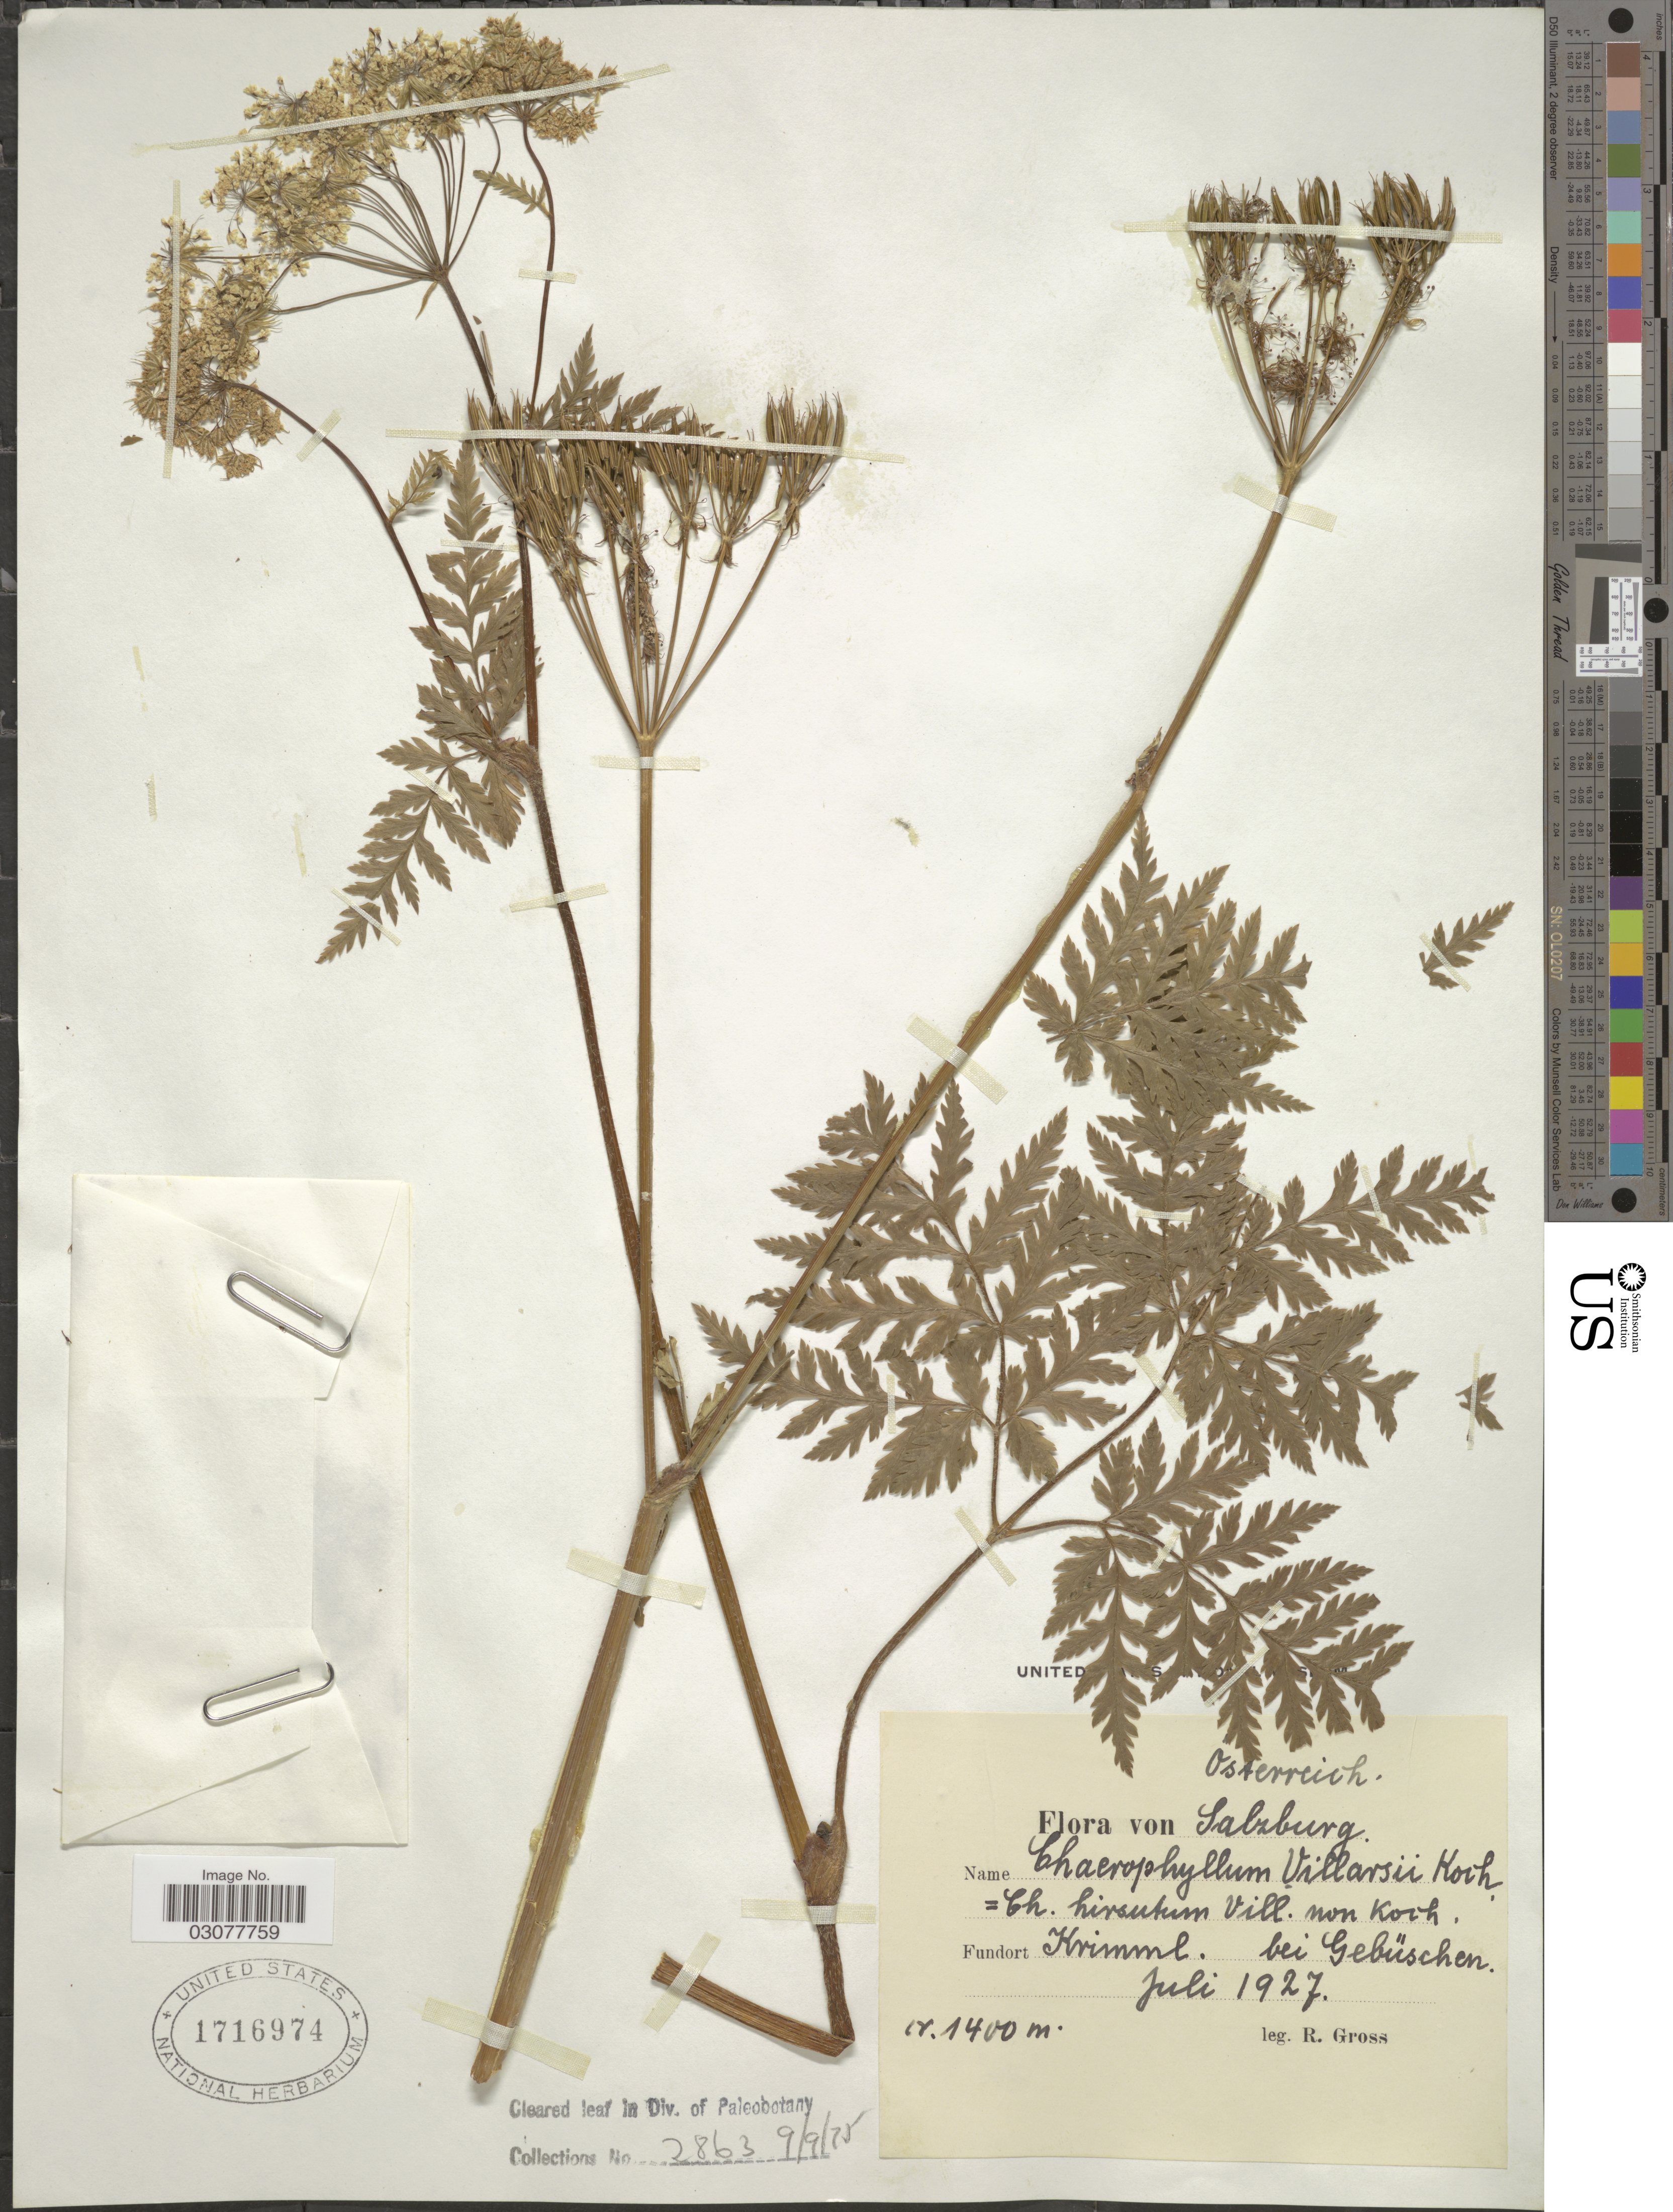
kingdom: Plantae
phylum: Tracheophyta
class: Magnoliopsida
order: Apiales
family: Apiaceae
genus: Chaerophyllum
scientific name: Chaerophyllum villarsii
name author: W.D.J. Koch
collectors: R. Gross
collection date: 1927-07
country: Austria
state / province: Salzburg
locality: Osterrich, Fundort Krimml. bei Gebüschen.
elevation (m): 1400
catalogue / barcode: US 1716974